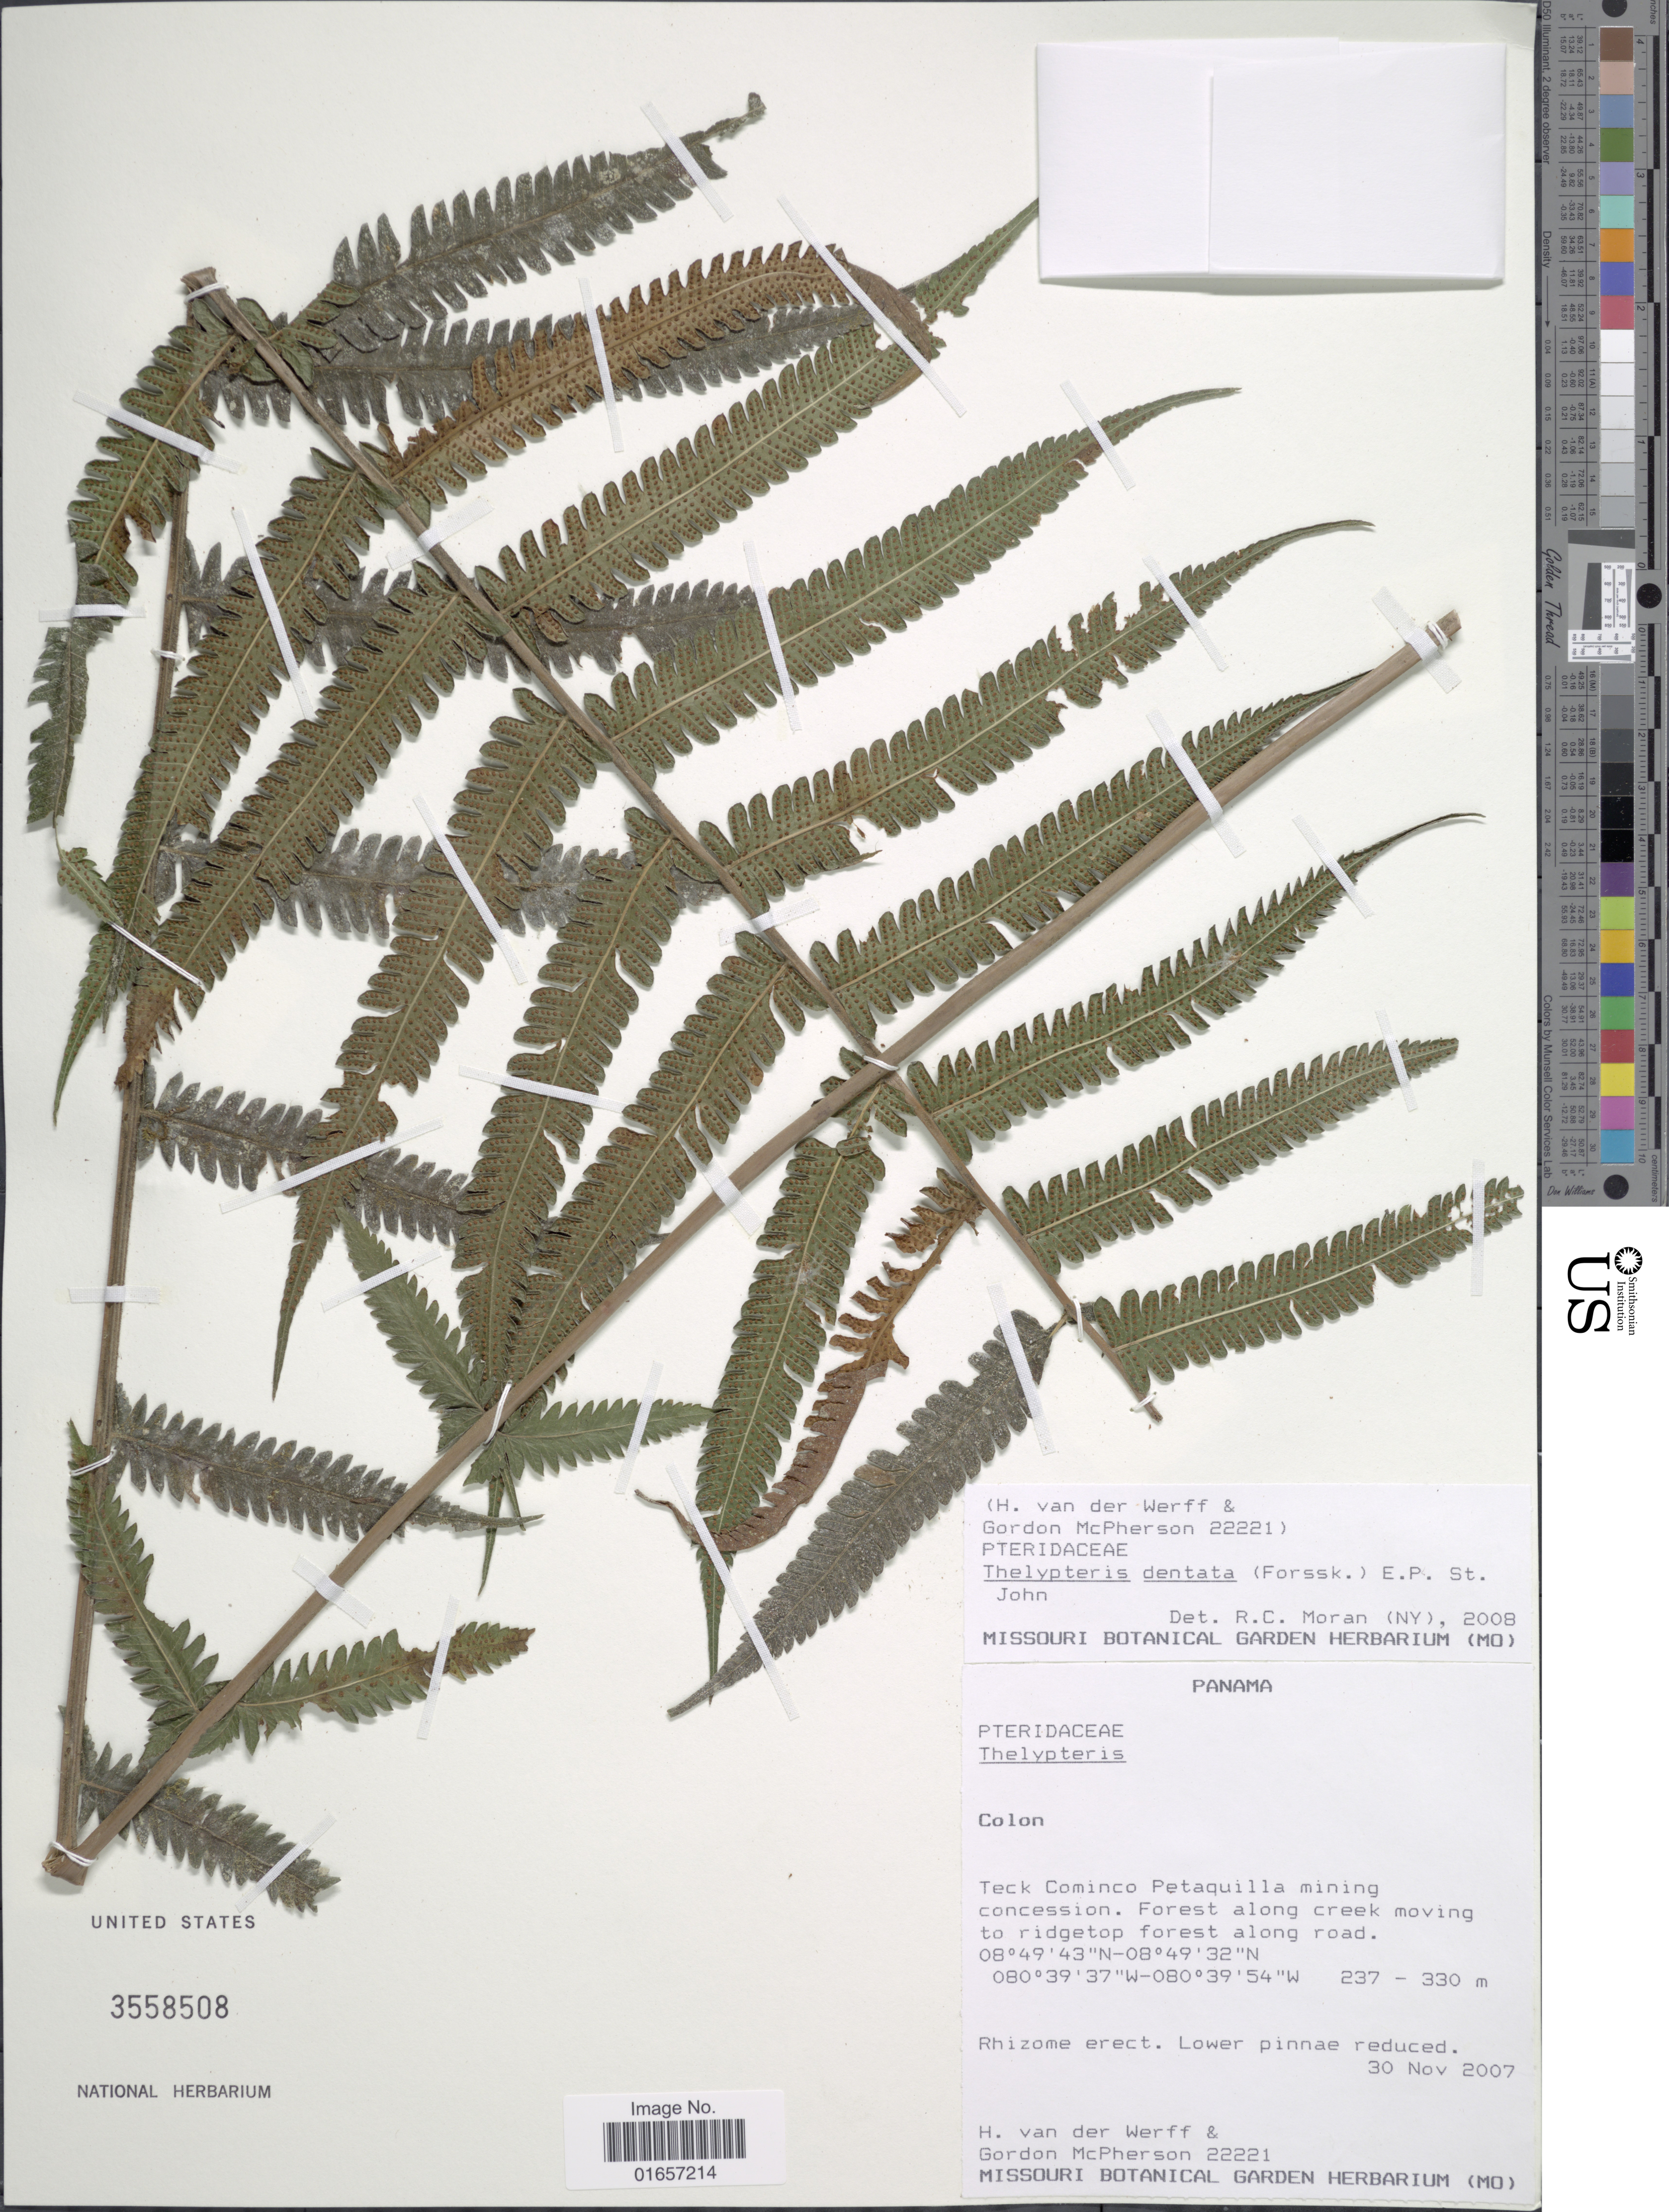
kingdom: Plantae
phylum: Tracheophyta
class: Polypodiopsida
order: Polypodiales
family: Thelypteridaceae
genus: Christella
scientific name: Christella dentata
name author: (Forssk.) Brownsey & Jermy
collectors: G. D. McPherson & H. van der Werff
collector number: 22221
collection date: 2007-11-30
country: Panama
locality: Teck Cominco Petaquilla mining concession. Forest along creek moving to ridgetop forest along road.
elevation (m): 237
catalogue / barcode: US 3558508